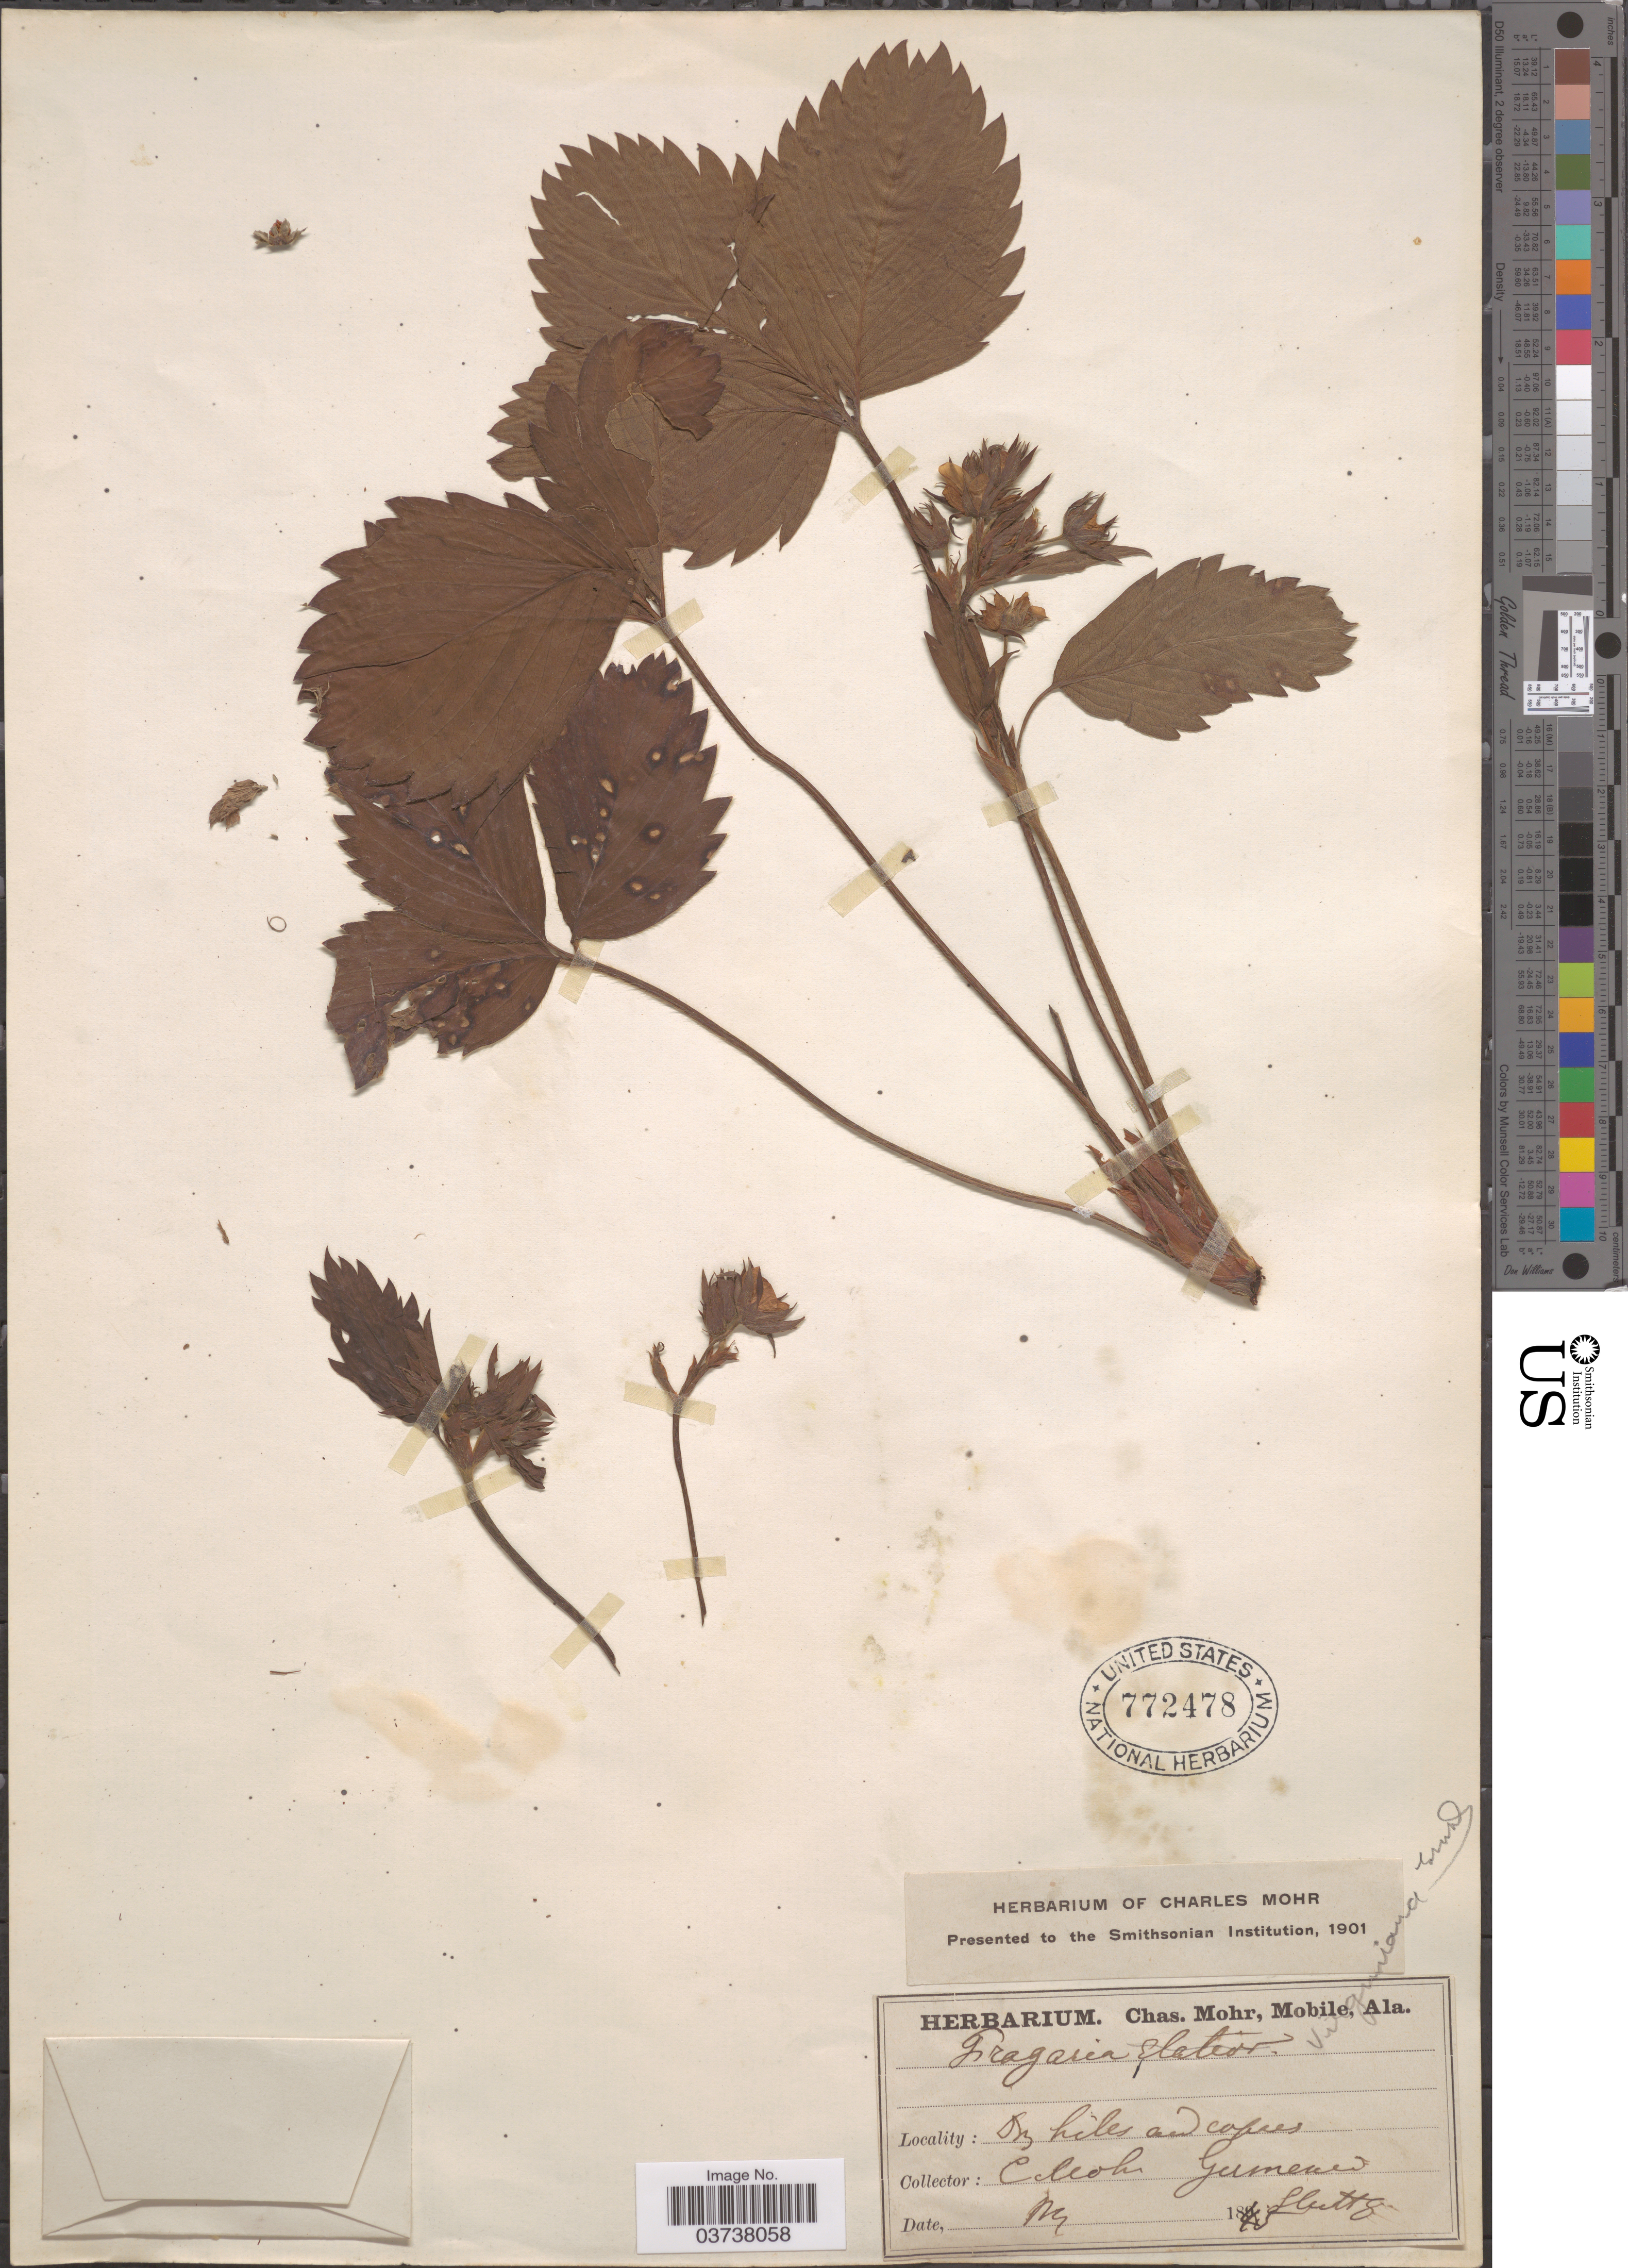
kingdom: Plantae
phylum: Tracheophyta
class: Magnoliopsida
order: Rosales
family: Rosaceae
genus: Fragaria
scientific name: Fragaria elatior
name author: Ehrh.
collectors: Mohr, C. T. (herbarium)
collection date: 1843-08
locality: Dry hills and copses. Gumened flutts [unsure placement]. [interpreted]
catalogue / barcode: US 772478